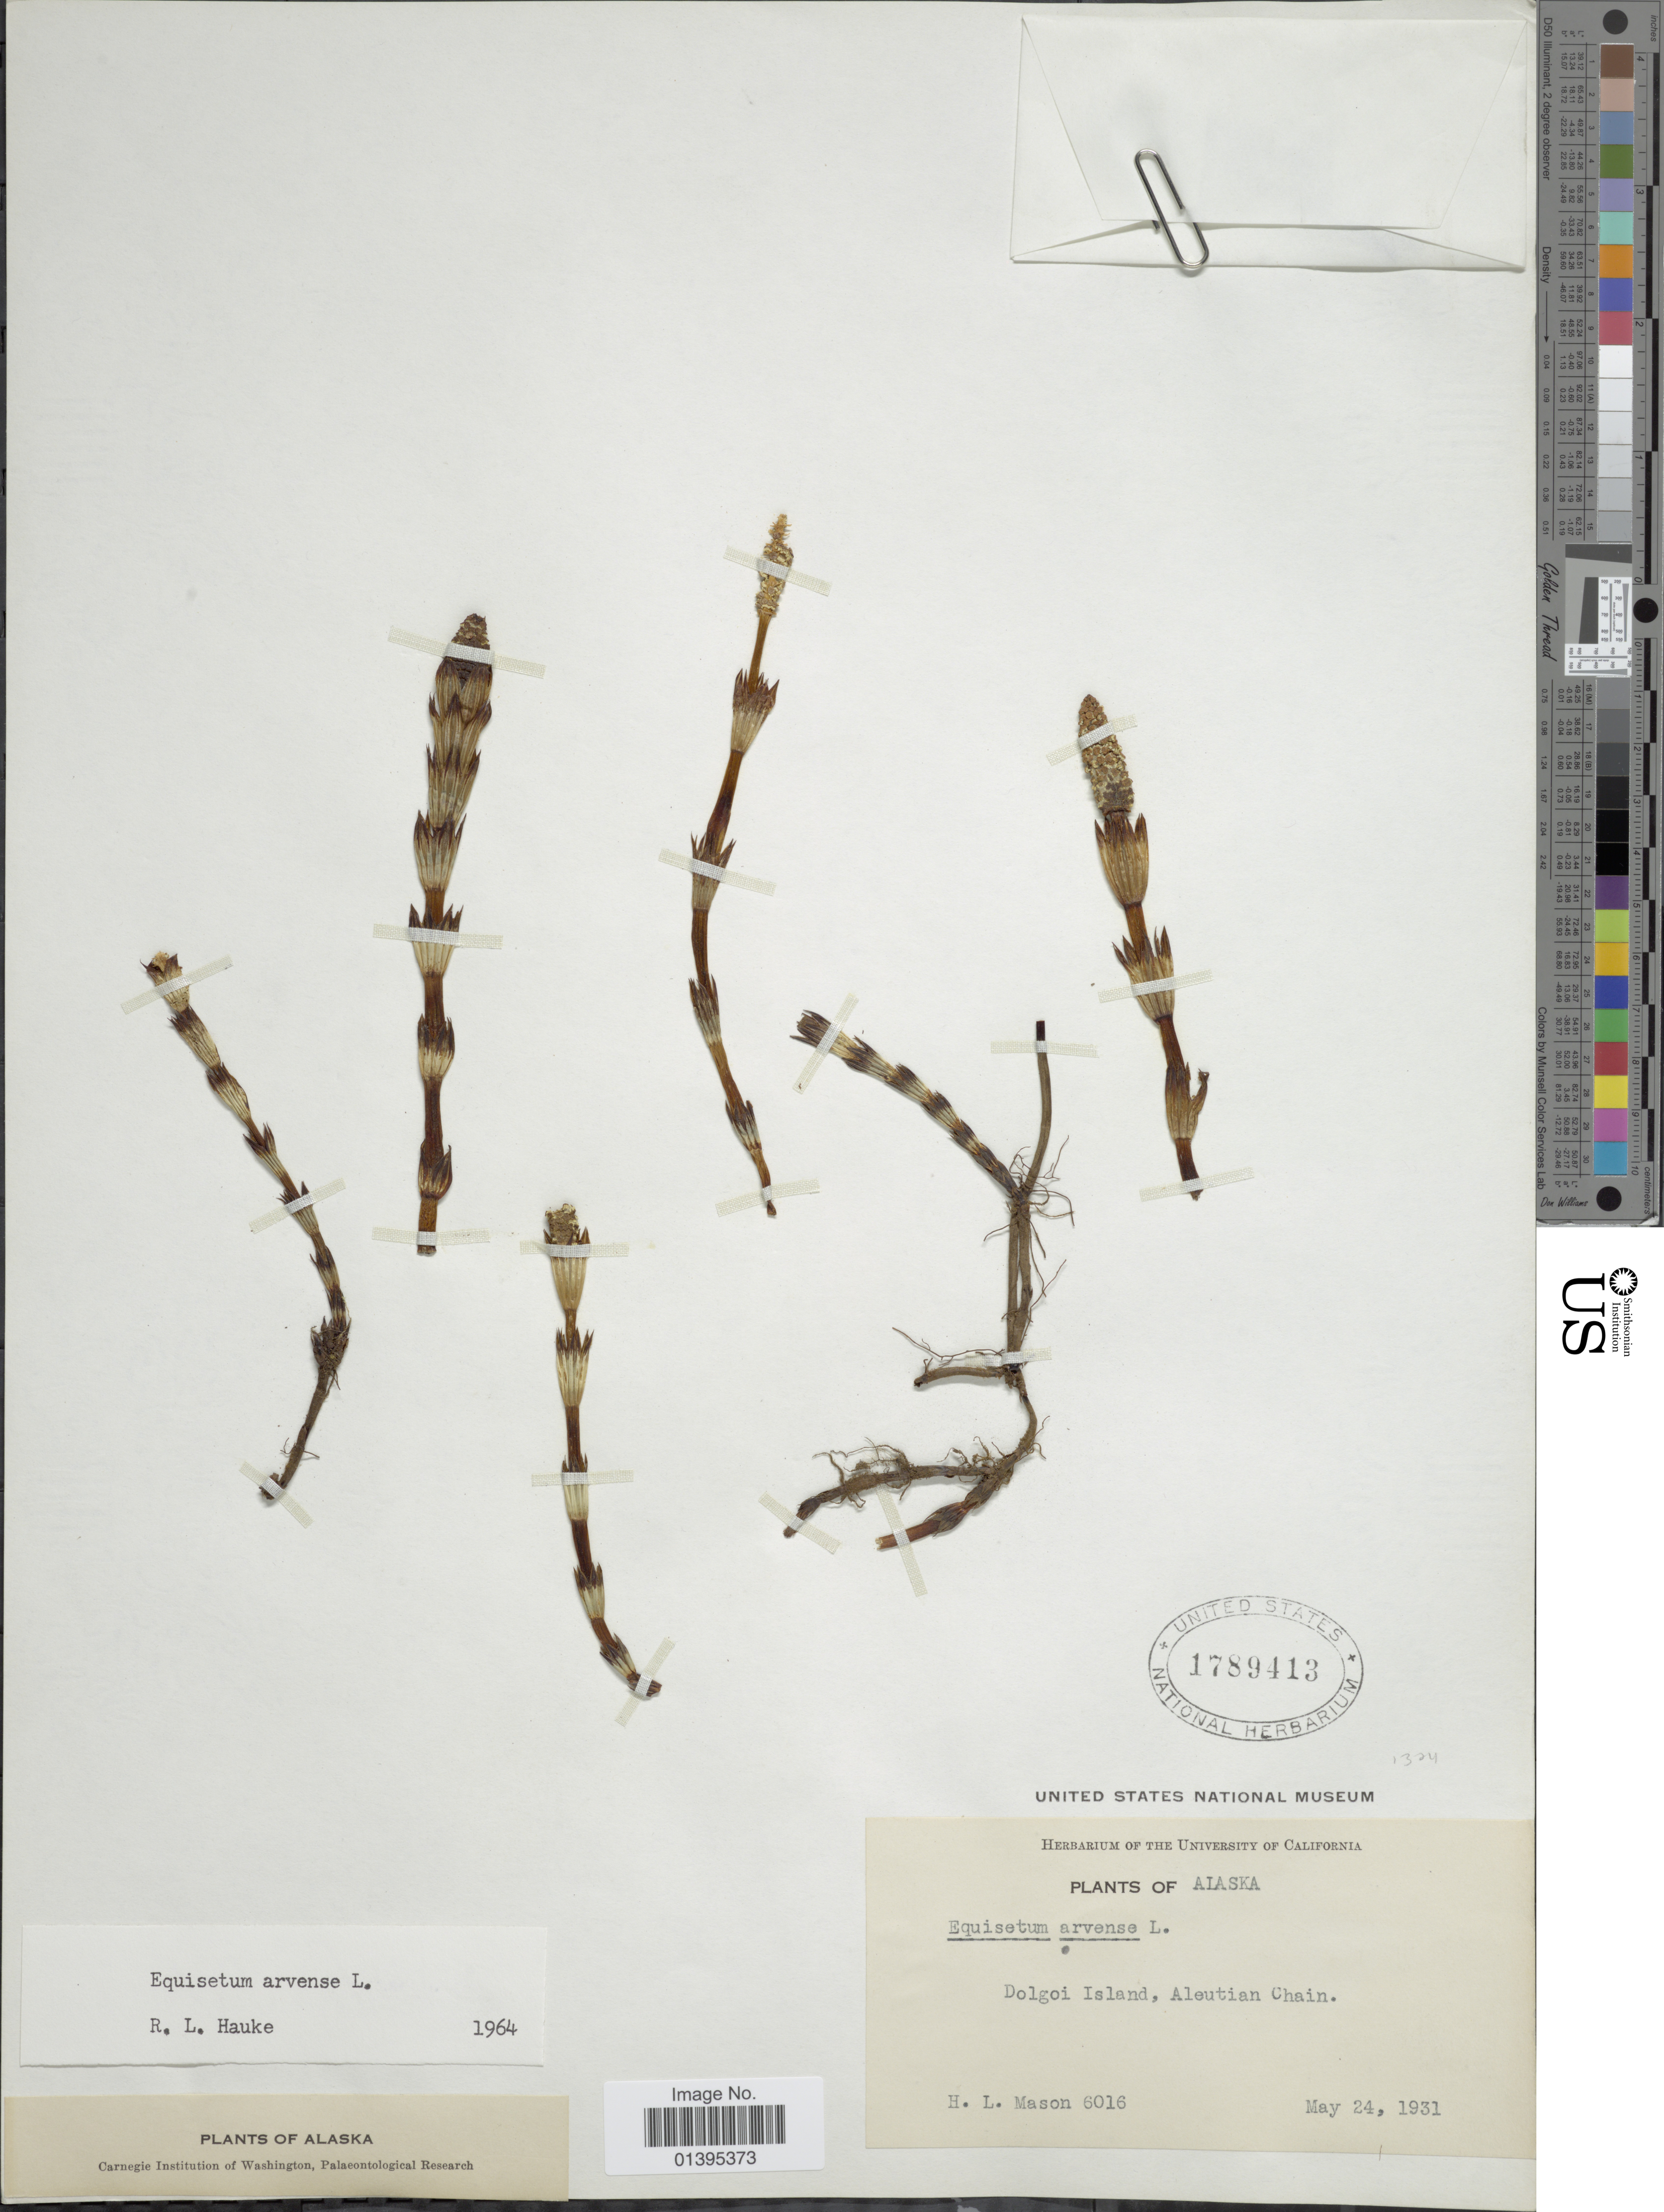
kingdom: Plantae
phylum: Tracheophyta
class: Polypodiopsida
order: Equisetales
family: Equisetaceae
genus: Equisetum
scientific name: Equisetum arvense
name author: L.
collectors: H. L. Mason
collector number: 6016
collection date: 1931-05-24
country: United States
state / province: Alaska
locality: Dolgoi Island, Aleutian Chain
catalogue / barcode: US 1789413